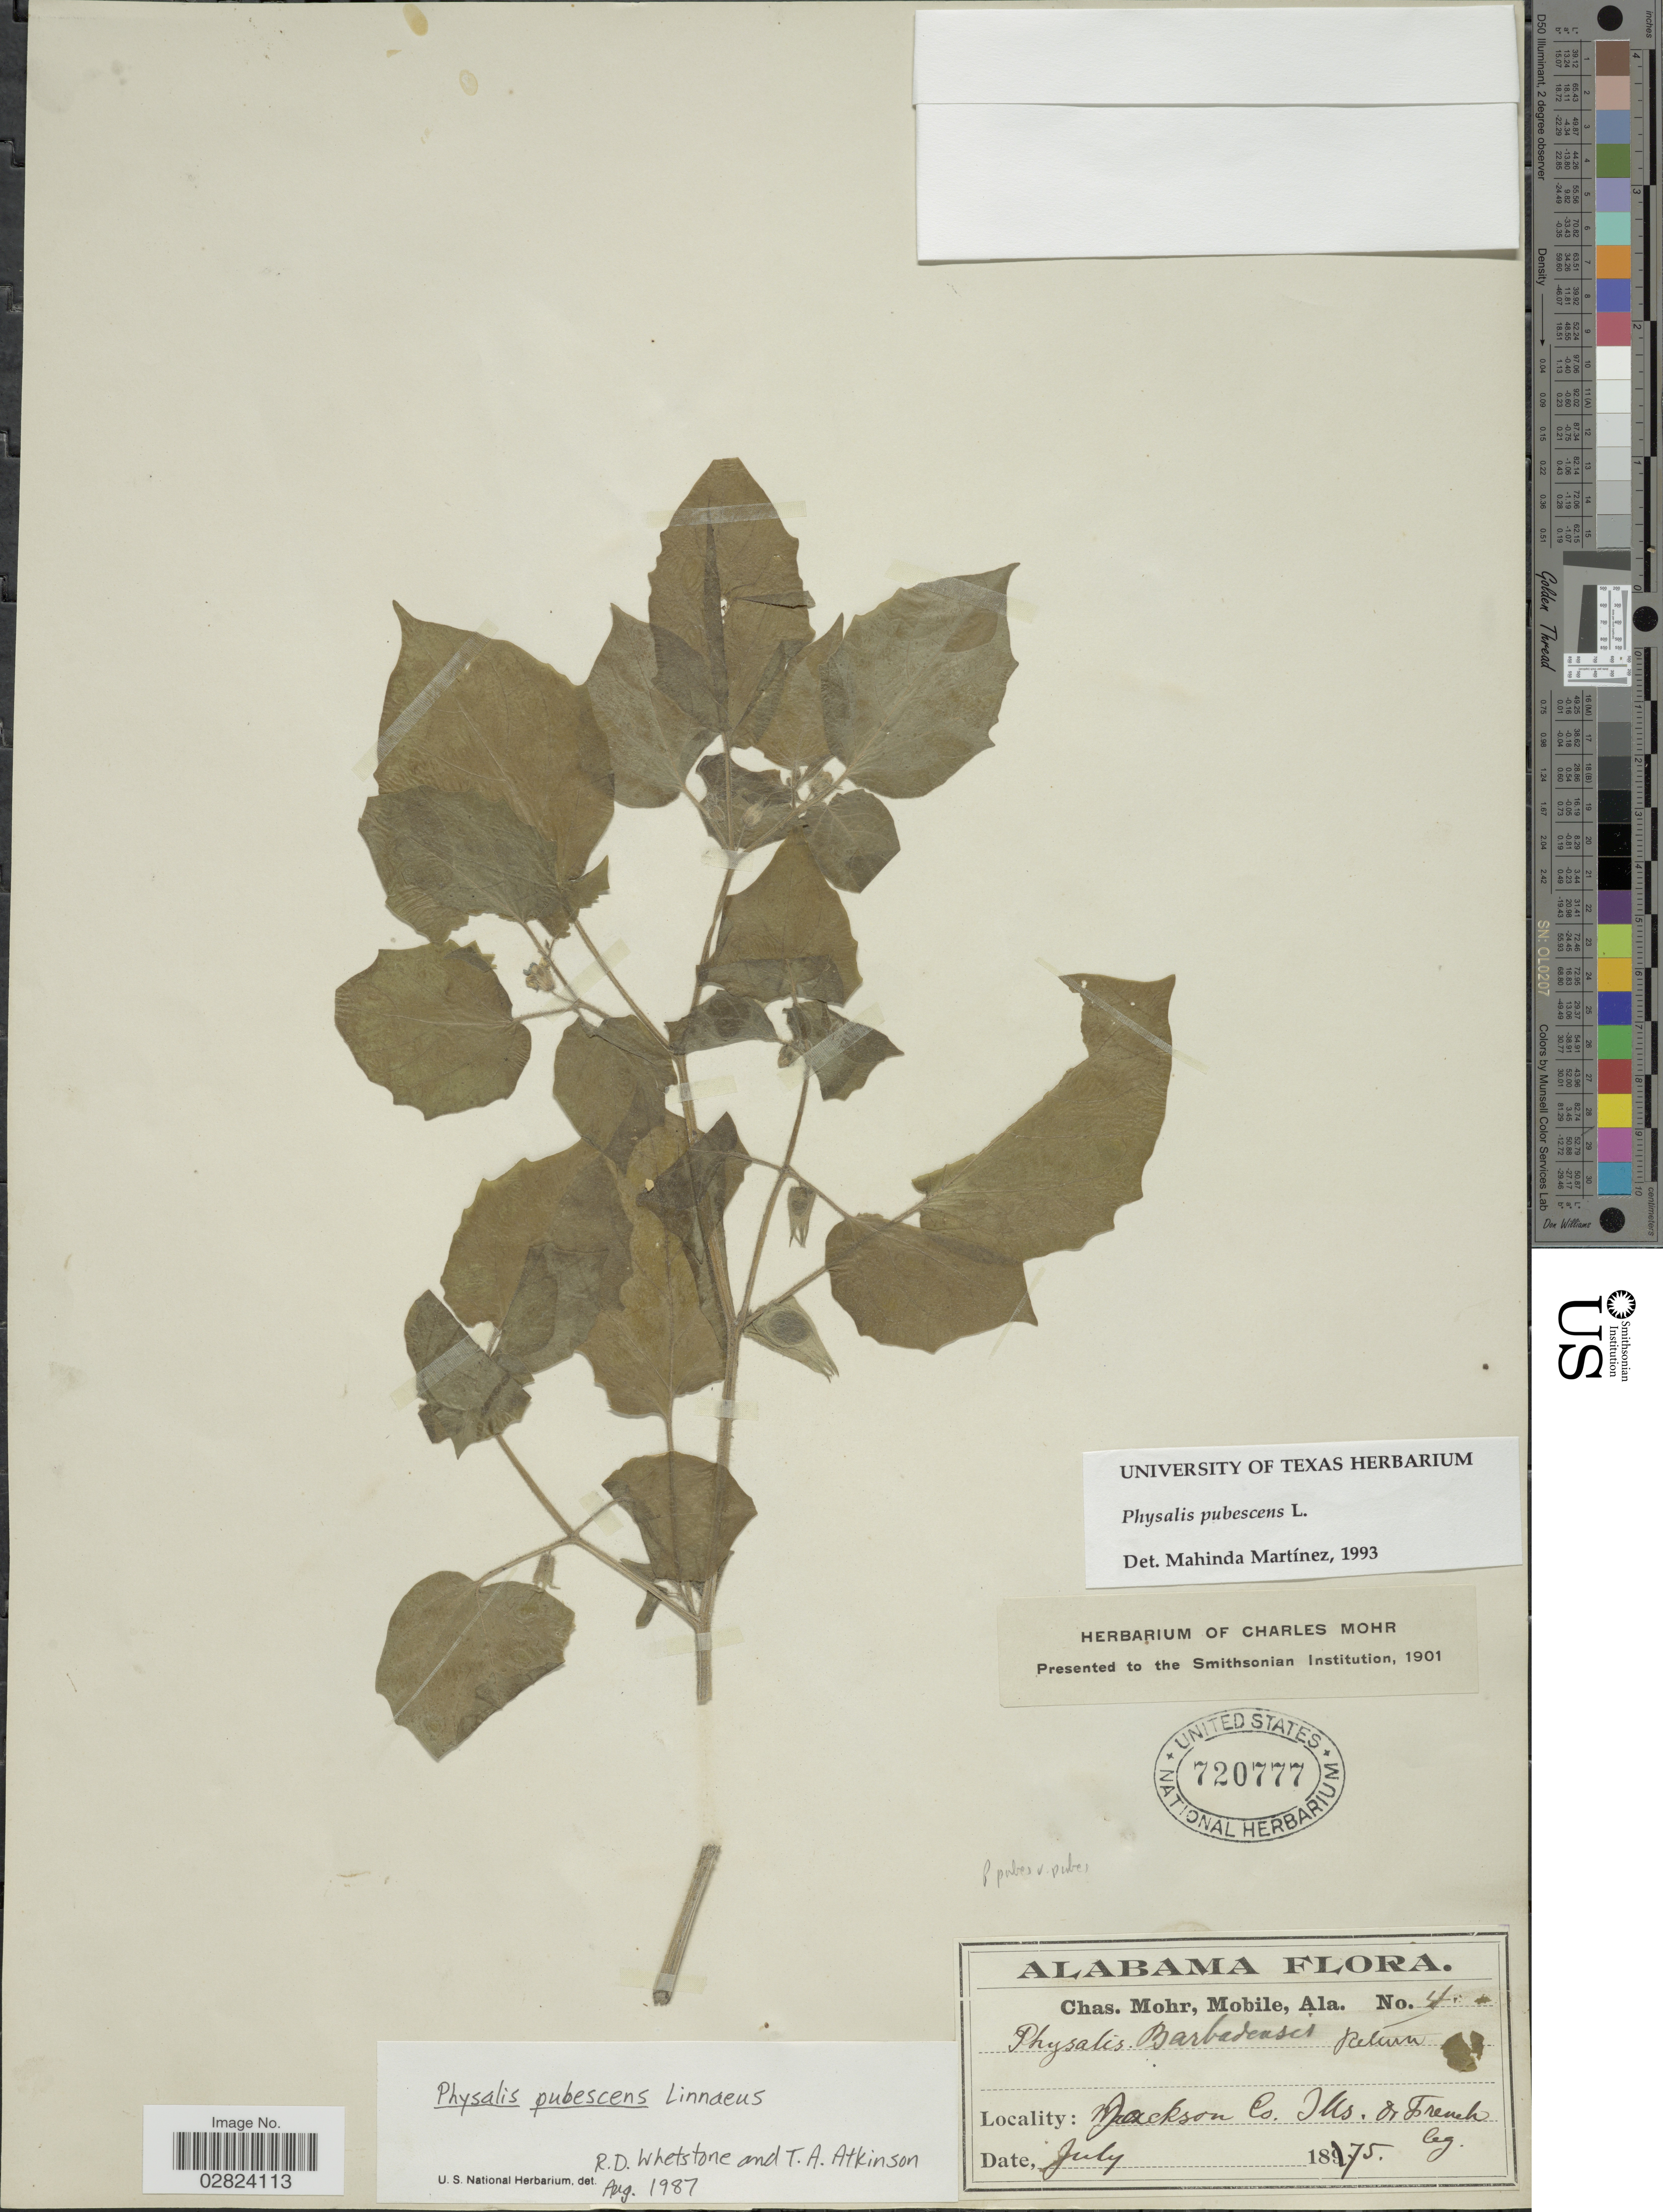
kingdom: Plantae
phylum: Tracheophyta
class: Magnoliopsida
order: Solanales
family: Solanaceae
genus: Physalis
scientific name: Physalis pubescens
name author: L.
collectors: G. H. French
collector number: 4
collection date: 1875-07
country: United States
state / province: Illinois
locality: Jackson Co.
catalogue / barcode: US 720777